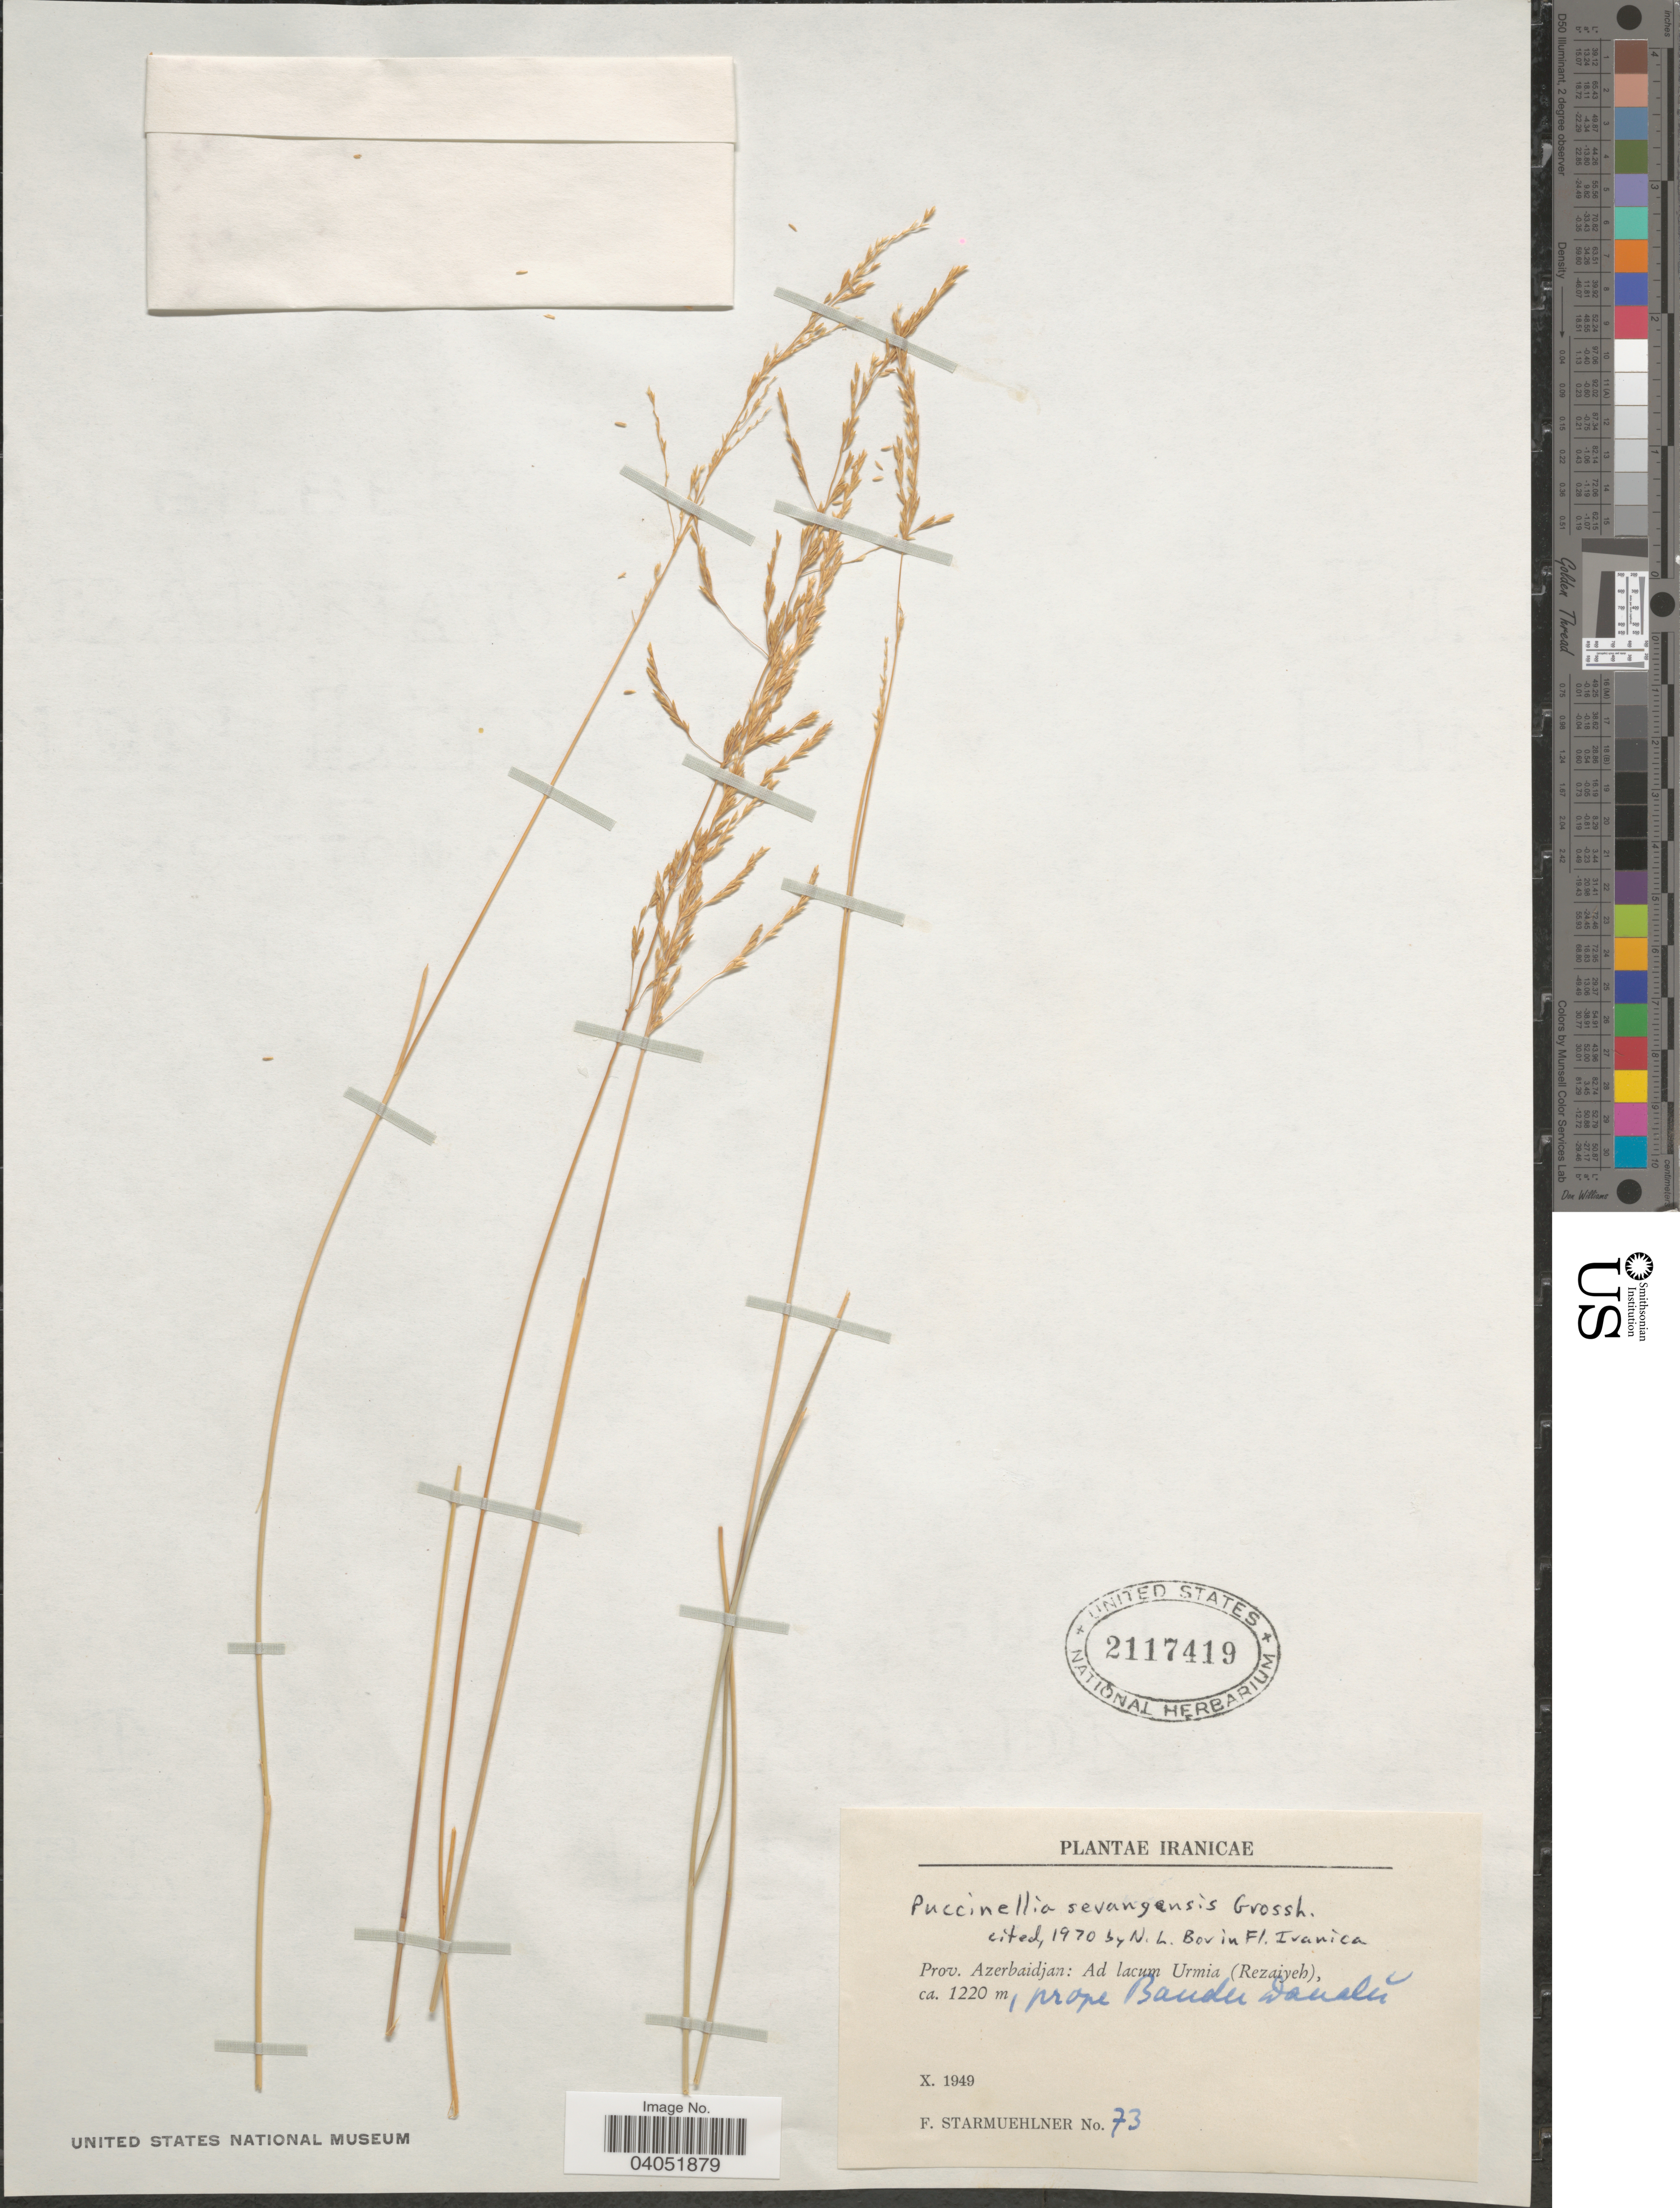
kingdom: Plantae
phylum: Tracheophyta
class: Liliopsida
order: Poales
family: Poaceae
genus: Puccinellia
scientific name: Puccinellia distans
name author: (Jacq.) Parl.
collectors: F. Starmuehlner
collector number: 73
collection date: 1949-10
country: Iran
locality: Iranicae. Prov. Azerbaidjan: Ad lacum Urmia (Rezaiyeh), prope Baudu Danalŭ.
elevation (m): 1220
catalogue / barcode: US 2117419